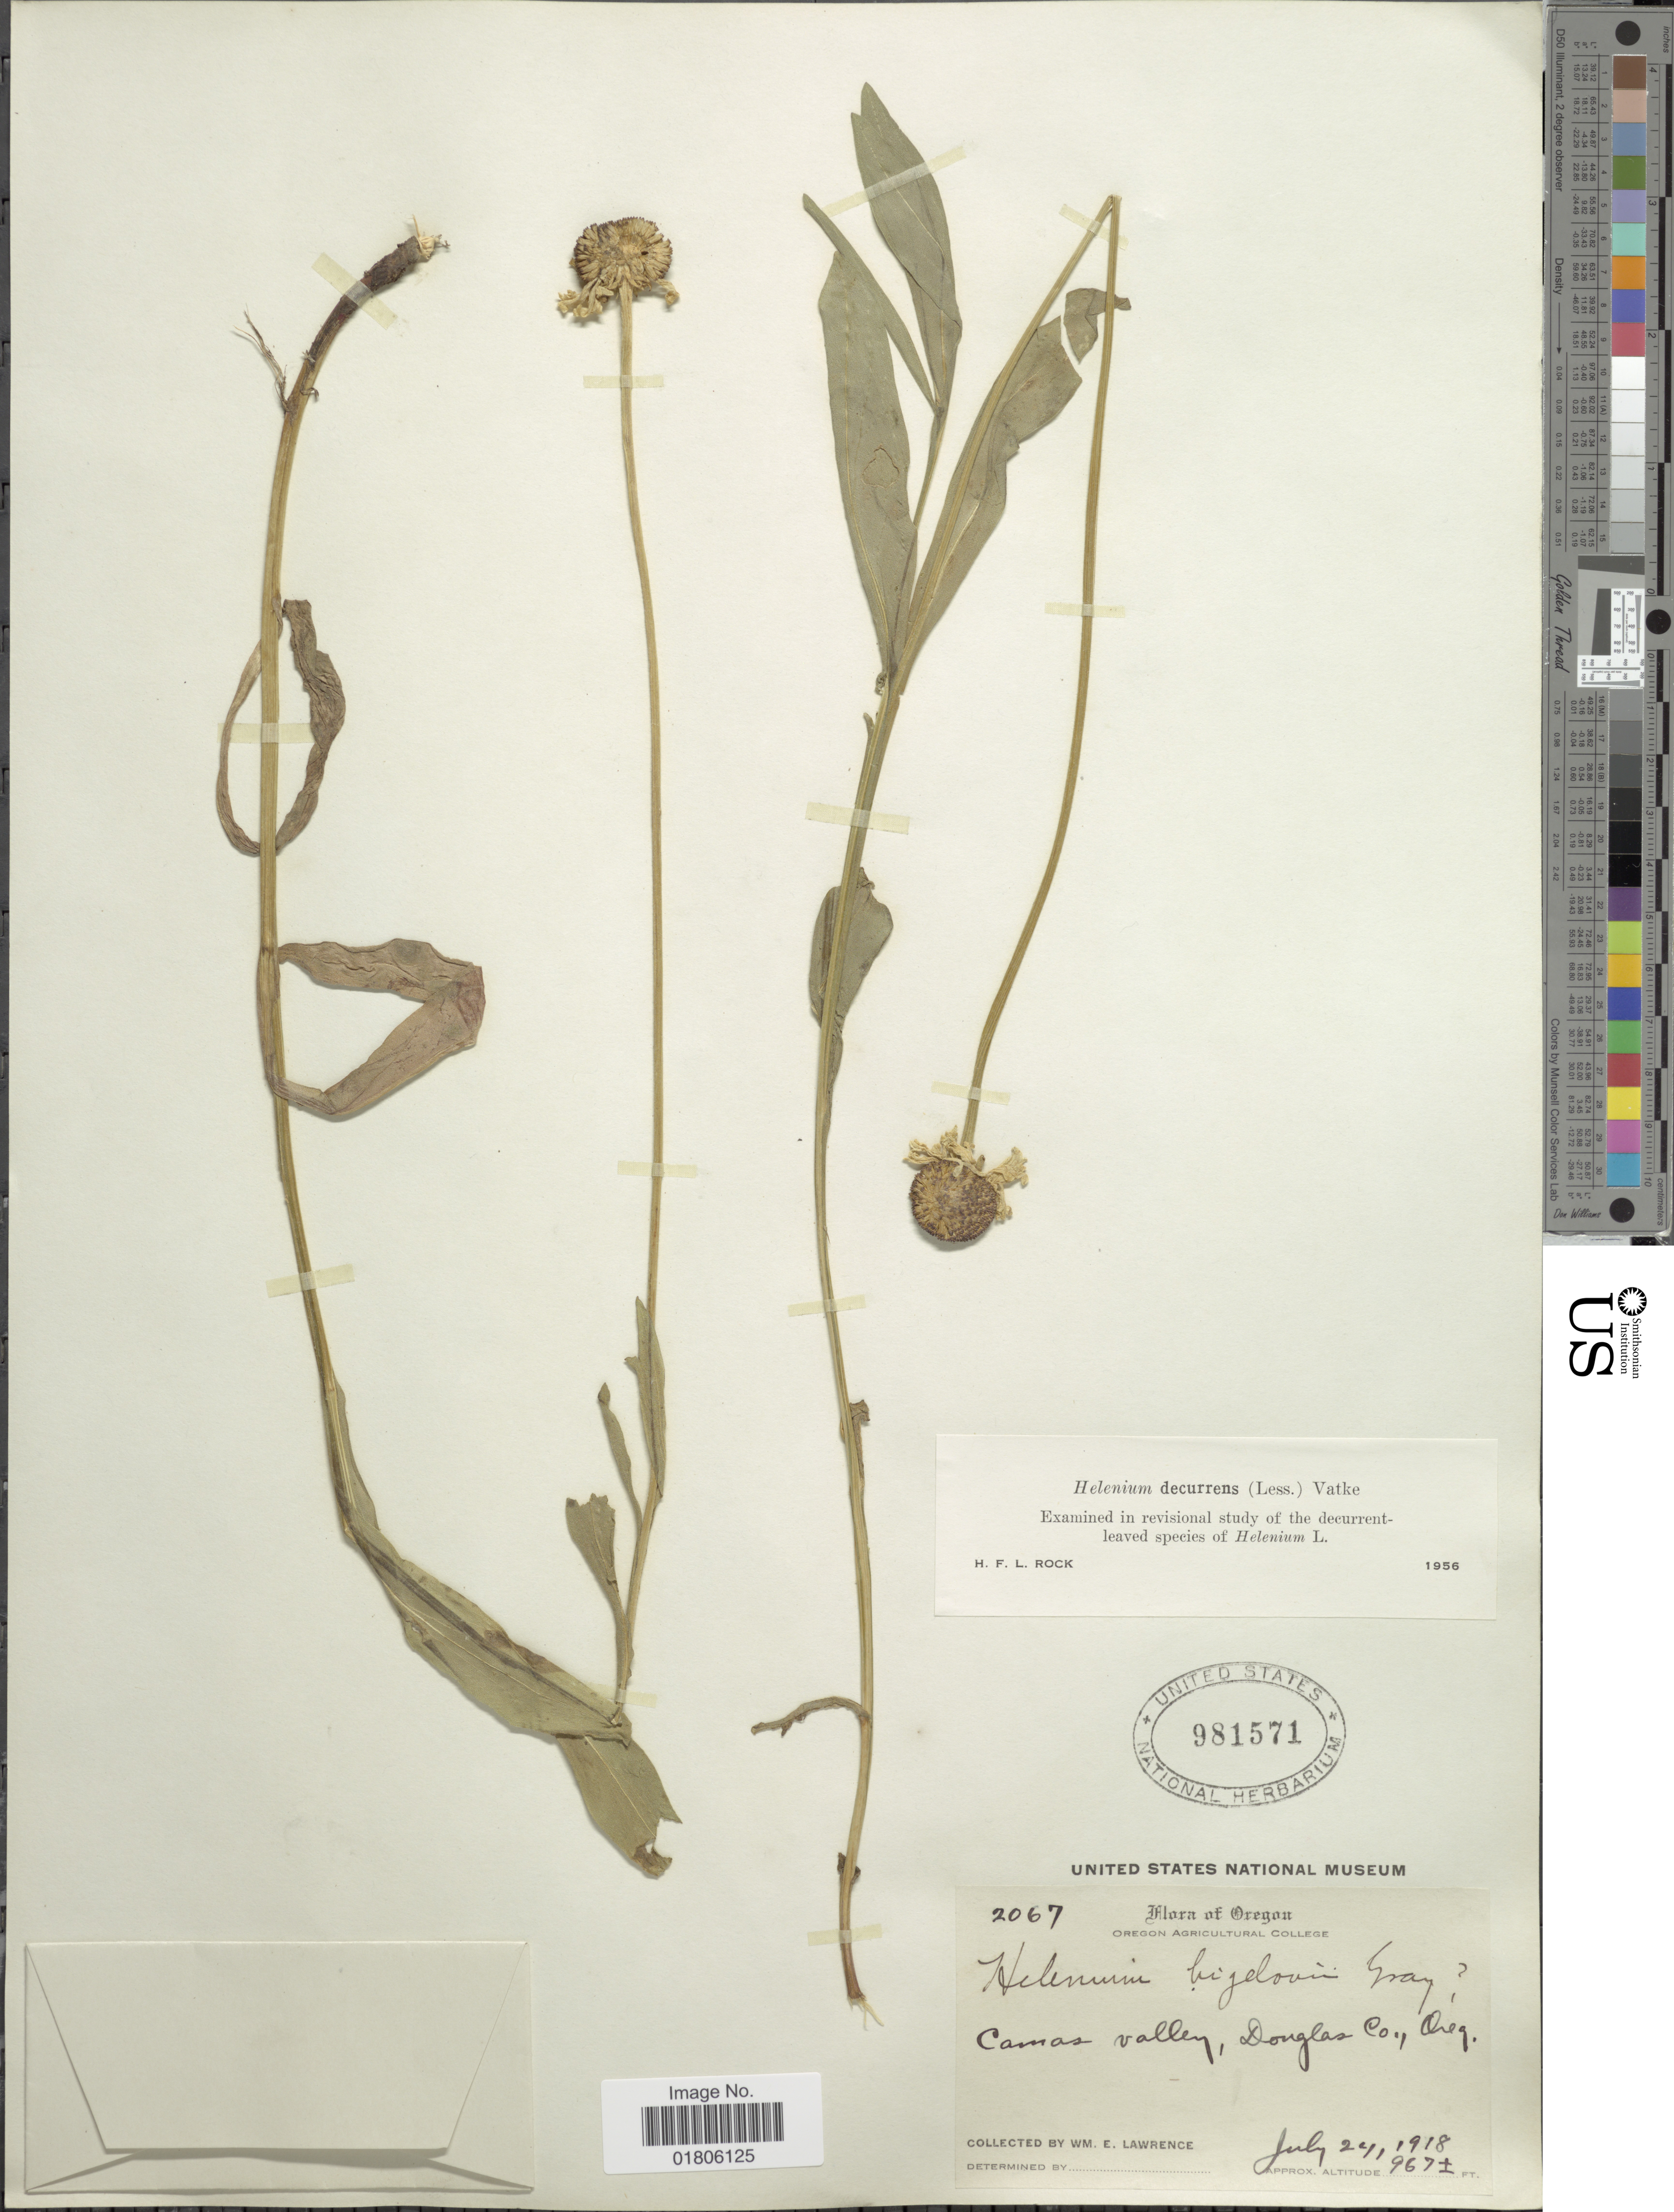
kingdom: Plantae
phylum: Tracheophyta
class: Magnoliopsida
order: Asterales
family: Asteraceae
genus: Helenium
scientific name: Helenium bigelovii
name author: A. Gray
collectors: W. Lawrence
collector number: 2067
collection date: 1918-07-24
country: United States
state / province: Oregon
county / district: Douglas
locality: Camas valley, Douglas Co. Oreg.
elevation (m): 295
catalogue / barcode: US 981571